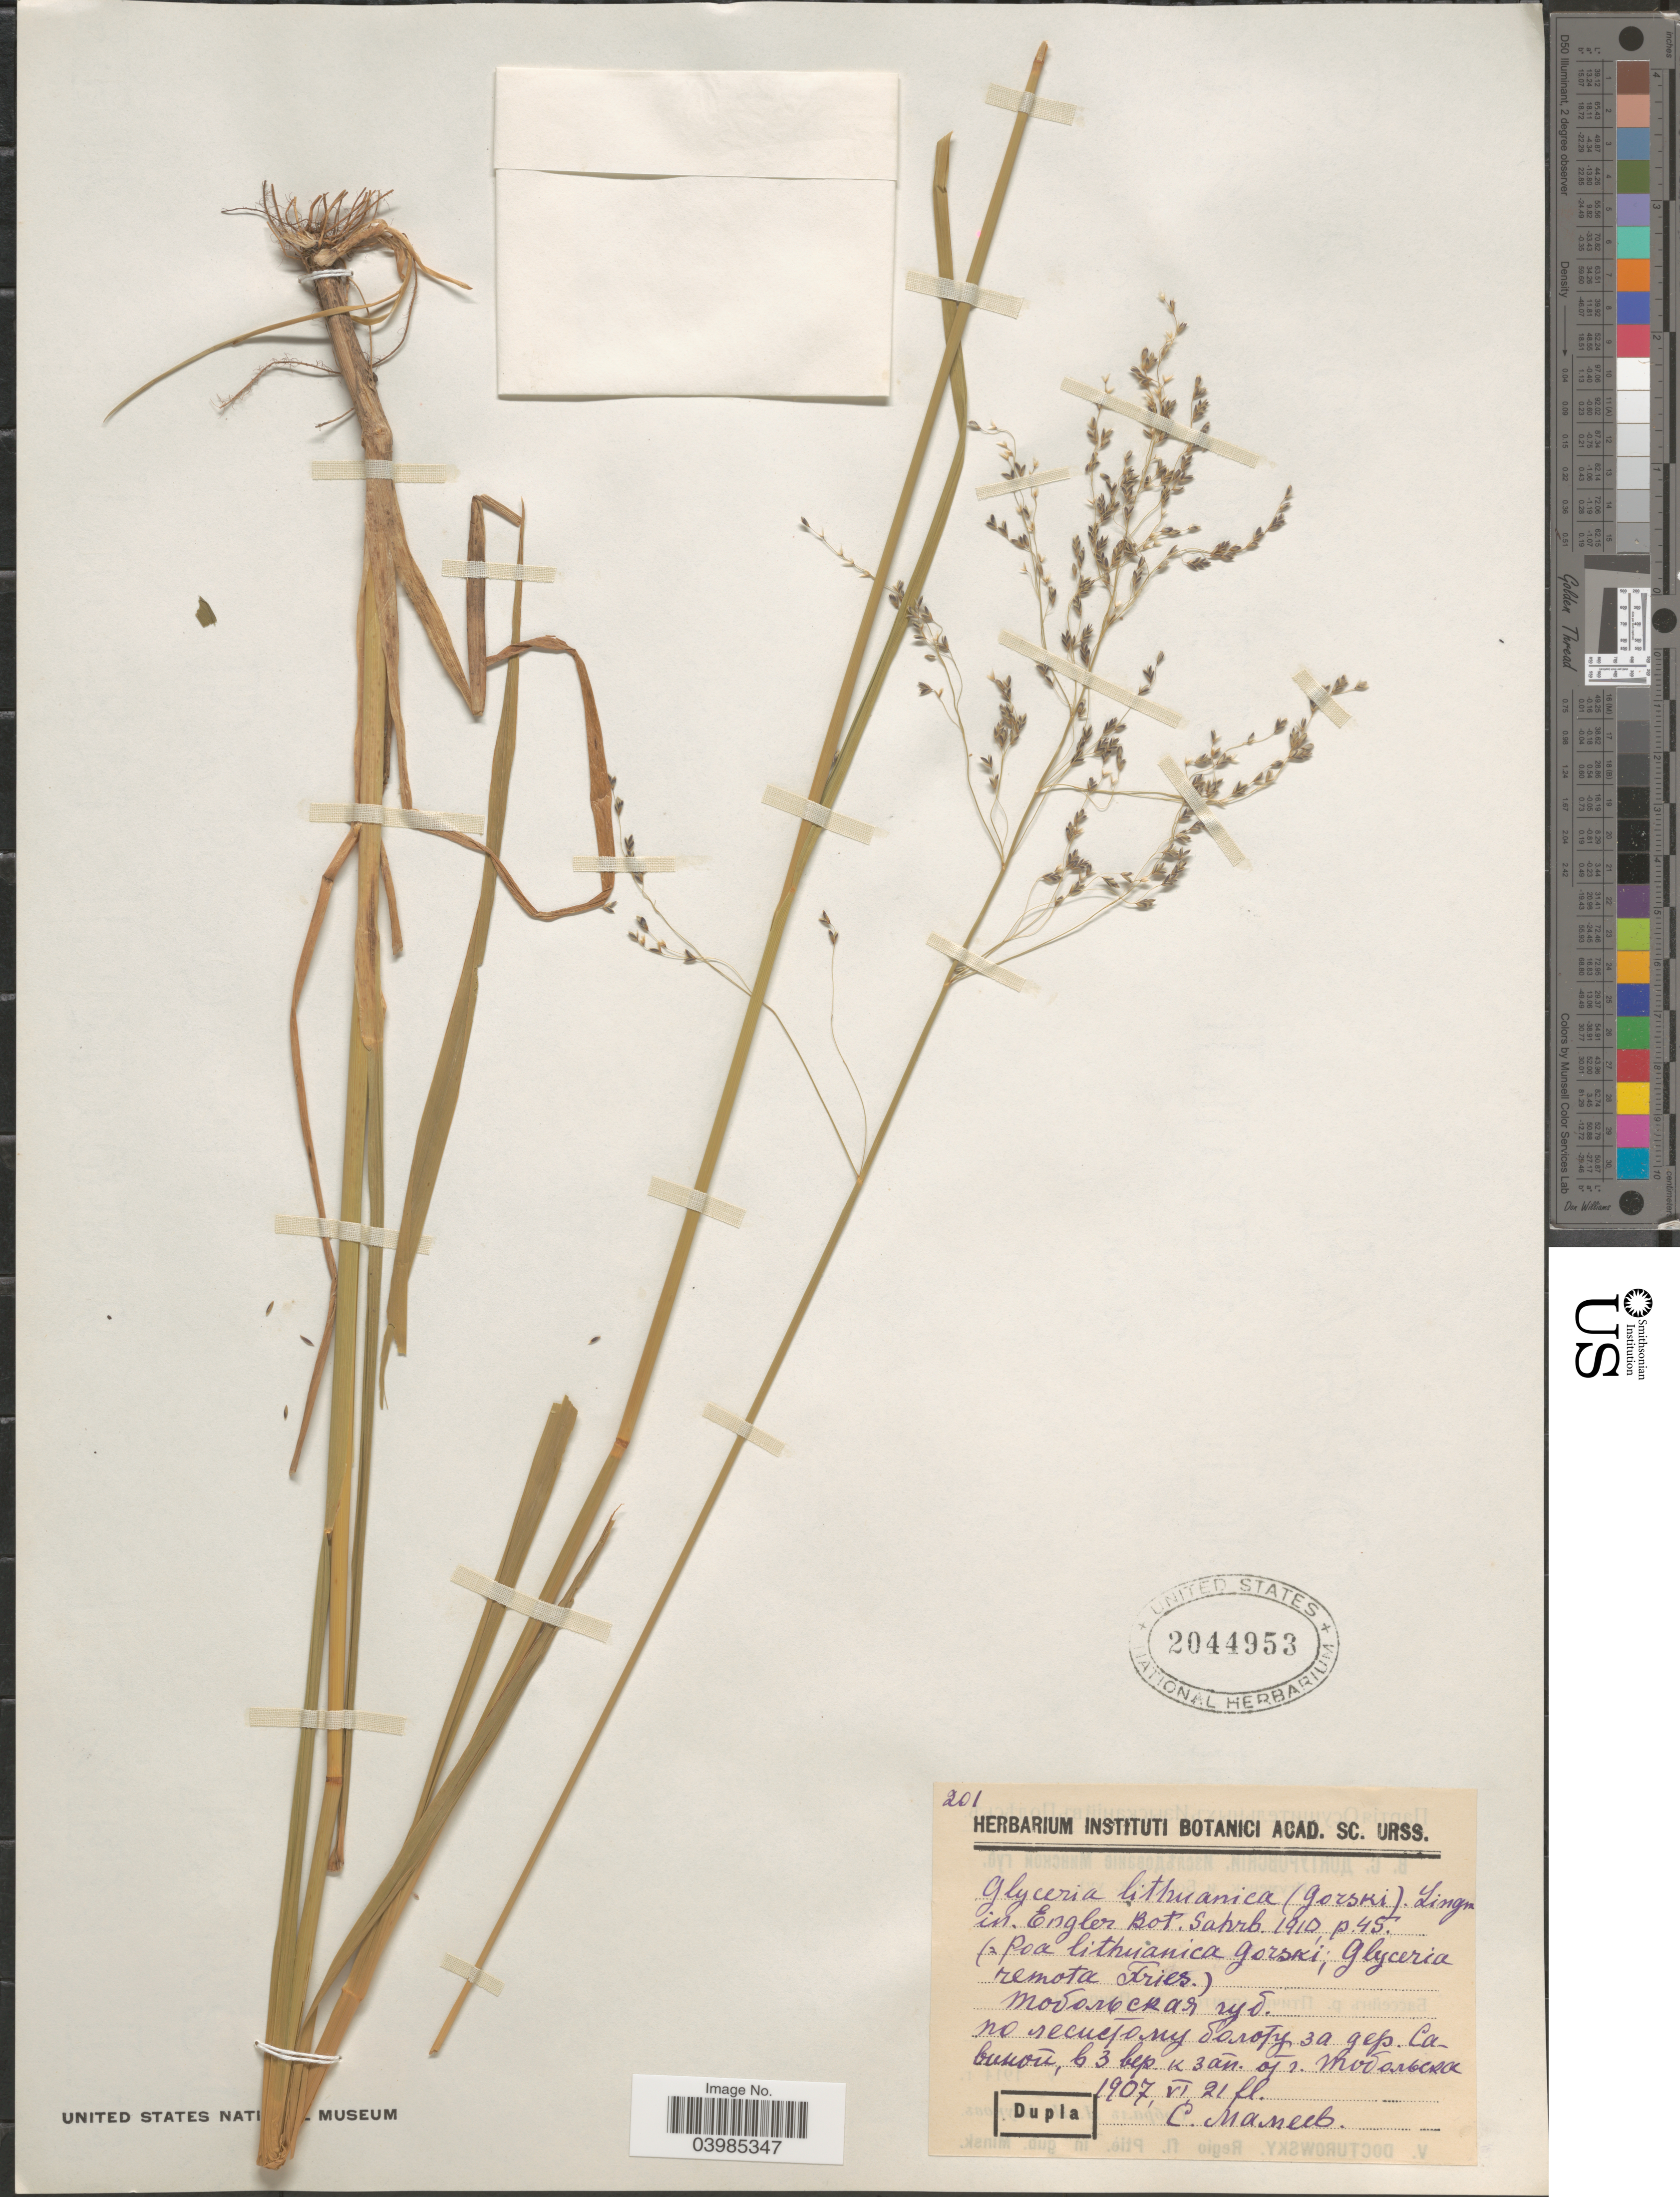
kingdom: Plantae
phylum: Tracheophyta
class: Liliopsida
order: Poales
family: Poaceae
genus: Glyceria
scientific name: Glyceria lithuanica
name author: (Gorski) Gorski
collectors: S. Mameev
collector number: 201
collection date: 1907-06-21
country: Russian Federation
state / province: Tyumen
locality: Behind village Savina, 3 km W of Tobolsk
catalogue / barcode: US 2044953